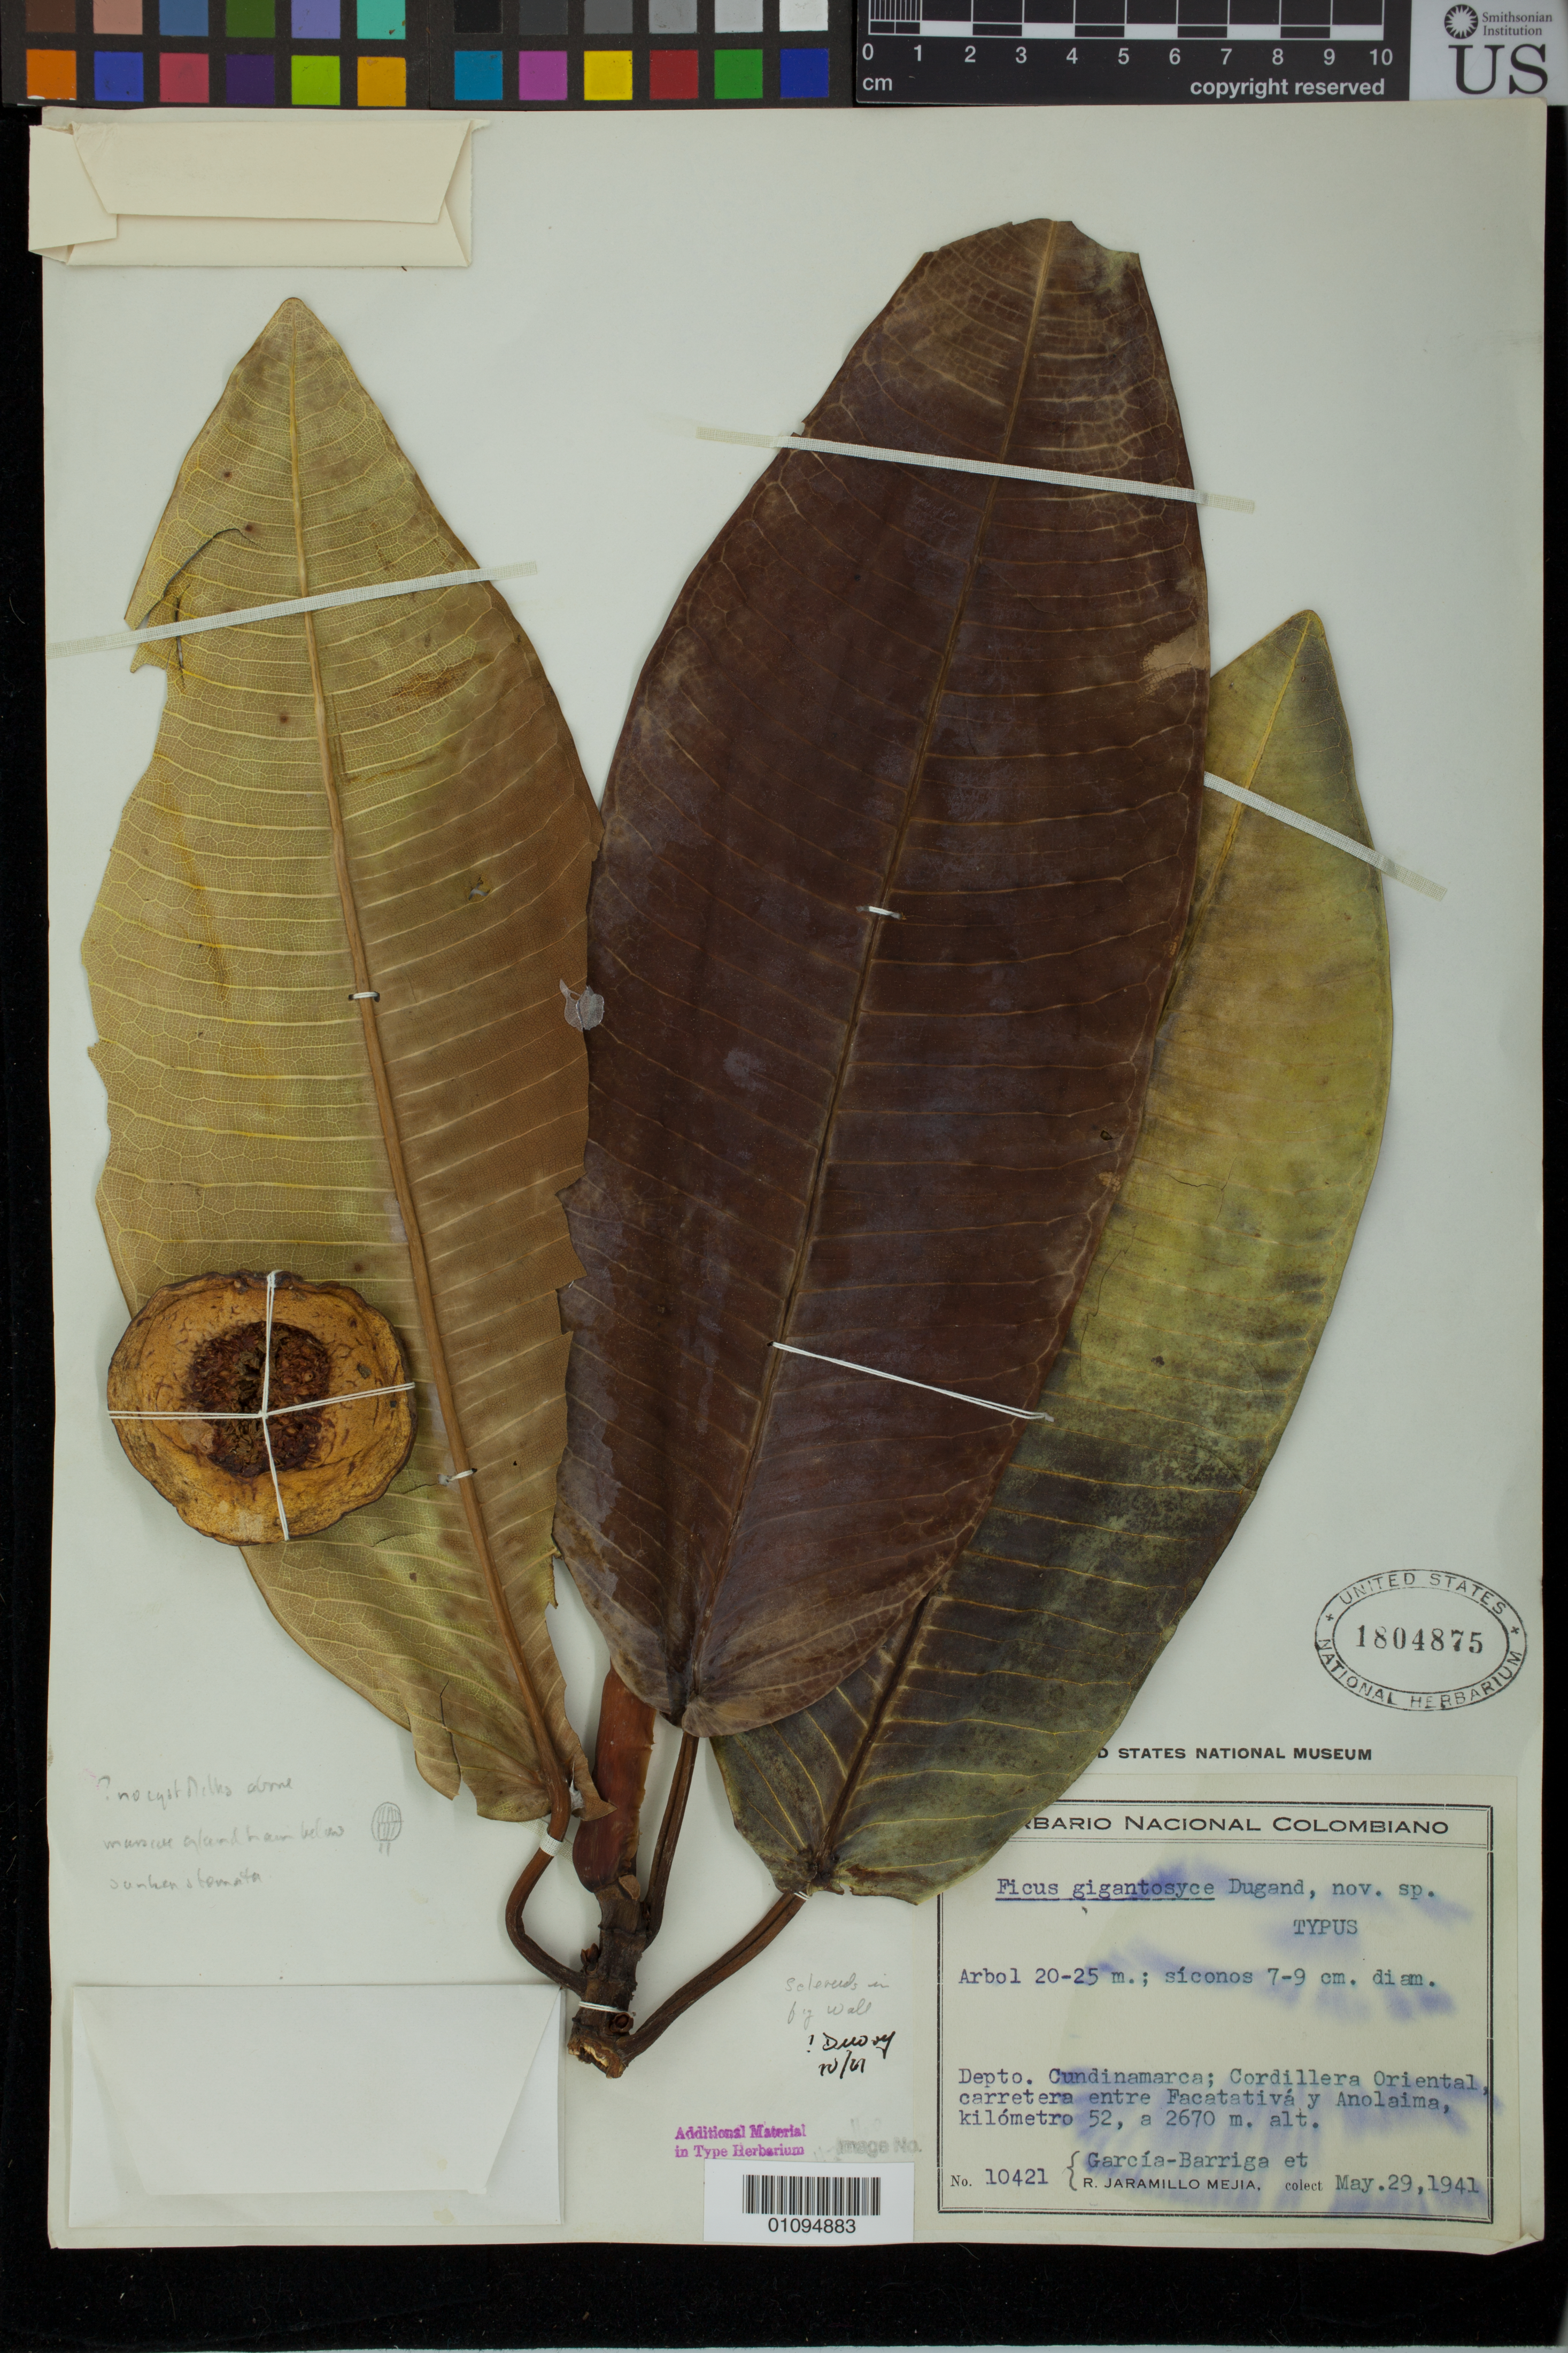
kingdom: Plantae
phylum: Tracheophyta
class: Magnoliopsida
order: Rosales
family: Moraceae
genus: Ficus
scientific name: Ficus gigantosyce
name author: Dugand G.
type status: Isotype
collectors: H. García Barriga & R. Jaramillo M.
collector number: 10421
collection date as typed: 29 May 1941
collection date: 1941-05-29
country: Colombia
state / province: Cundinamarca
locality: Anolaima, Hacienda La Primavera.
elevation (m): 2670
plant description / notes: Glass slide with mounted cross section inside the fragment pocket.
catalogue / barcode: US 1804875